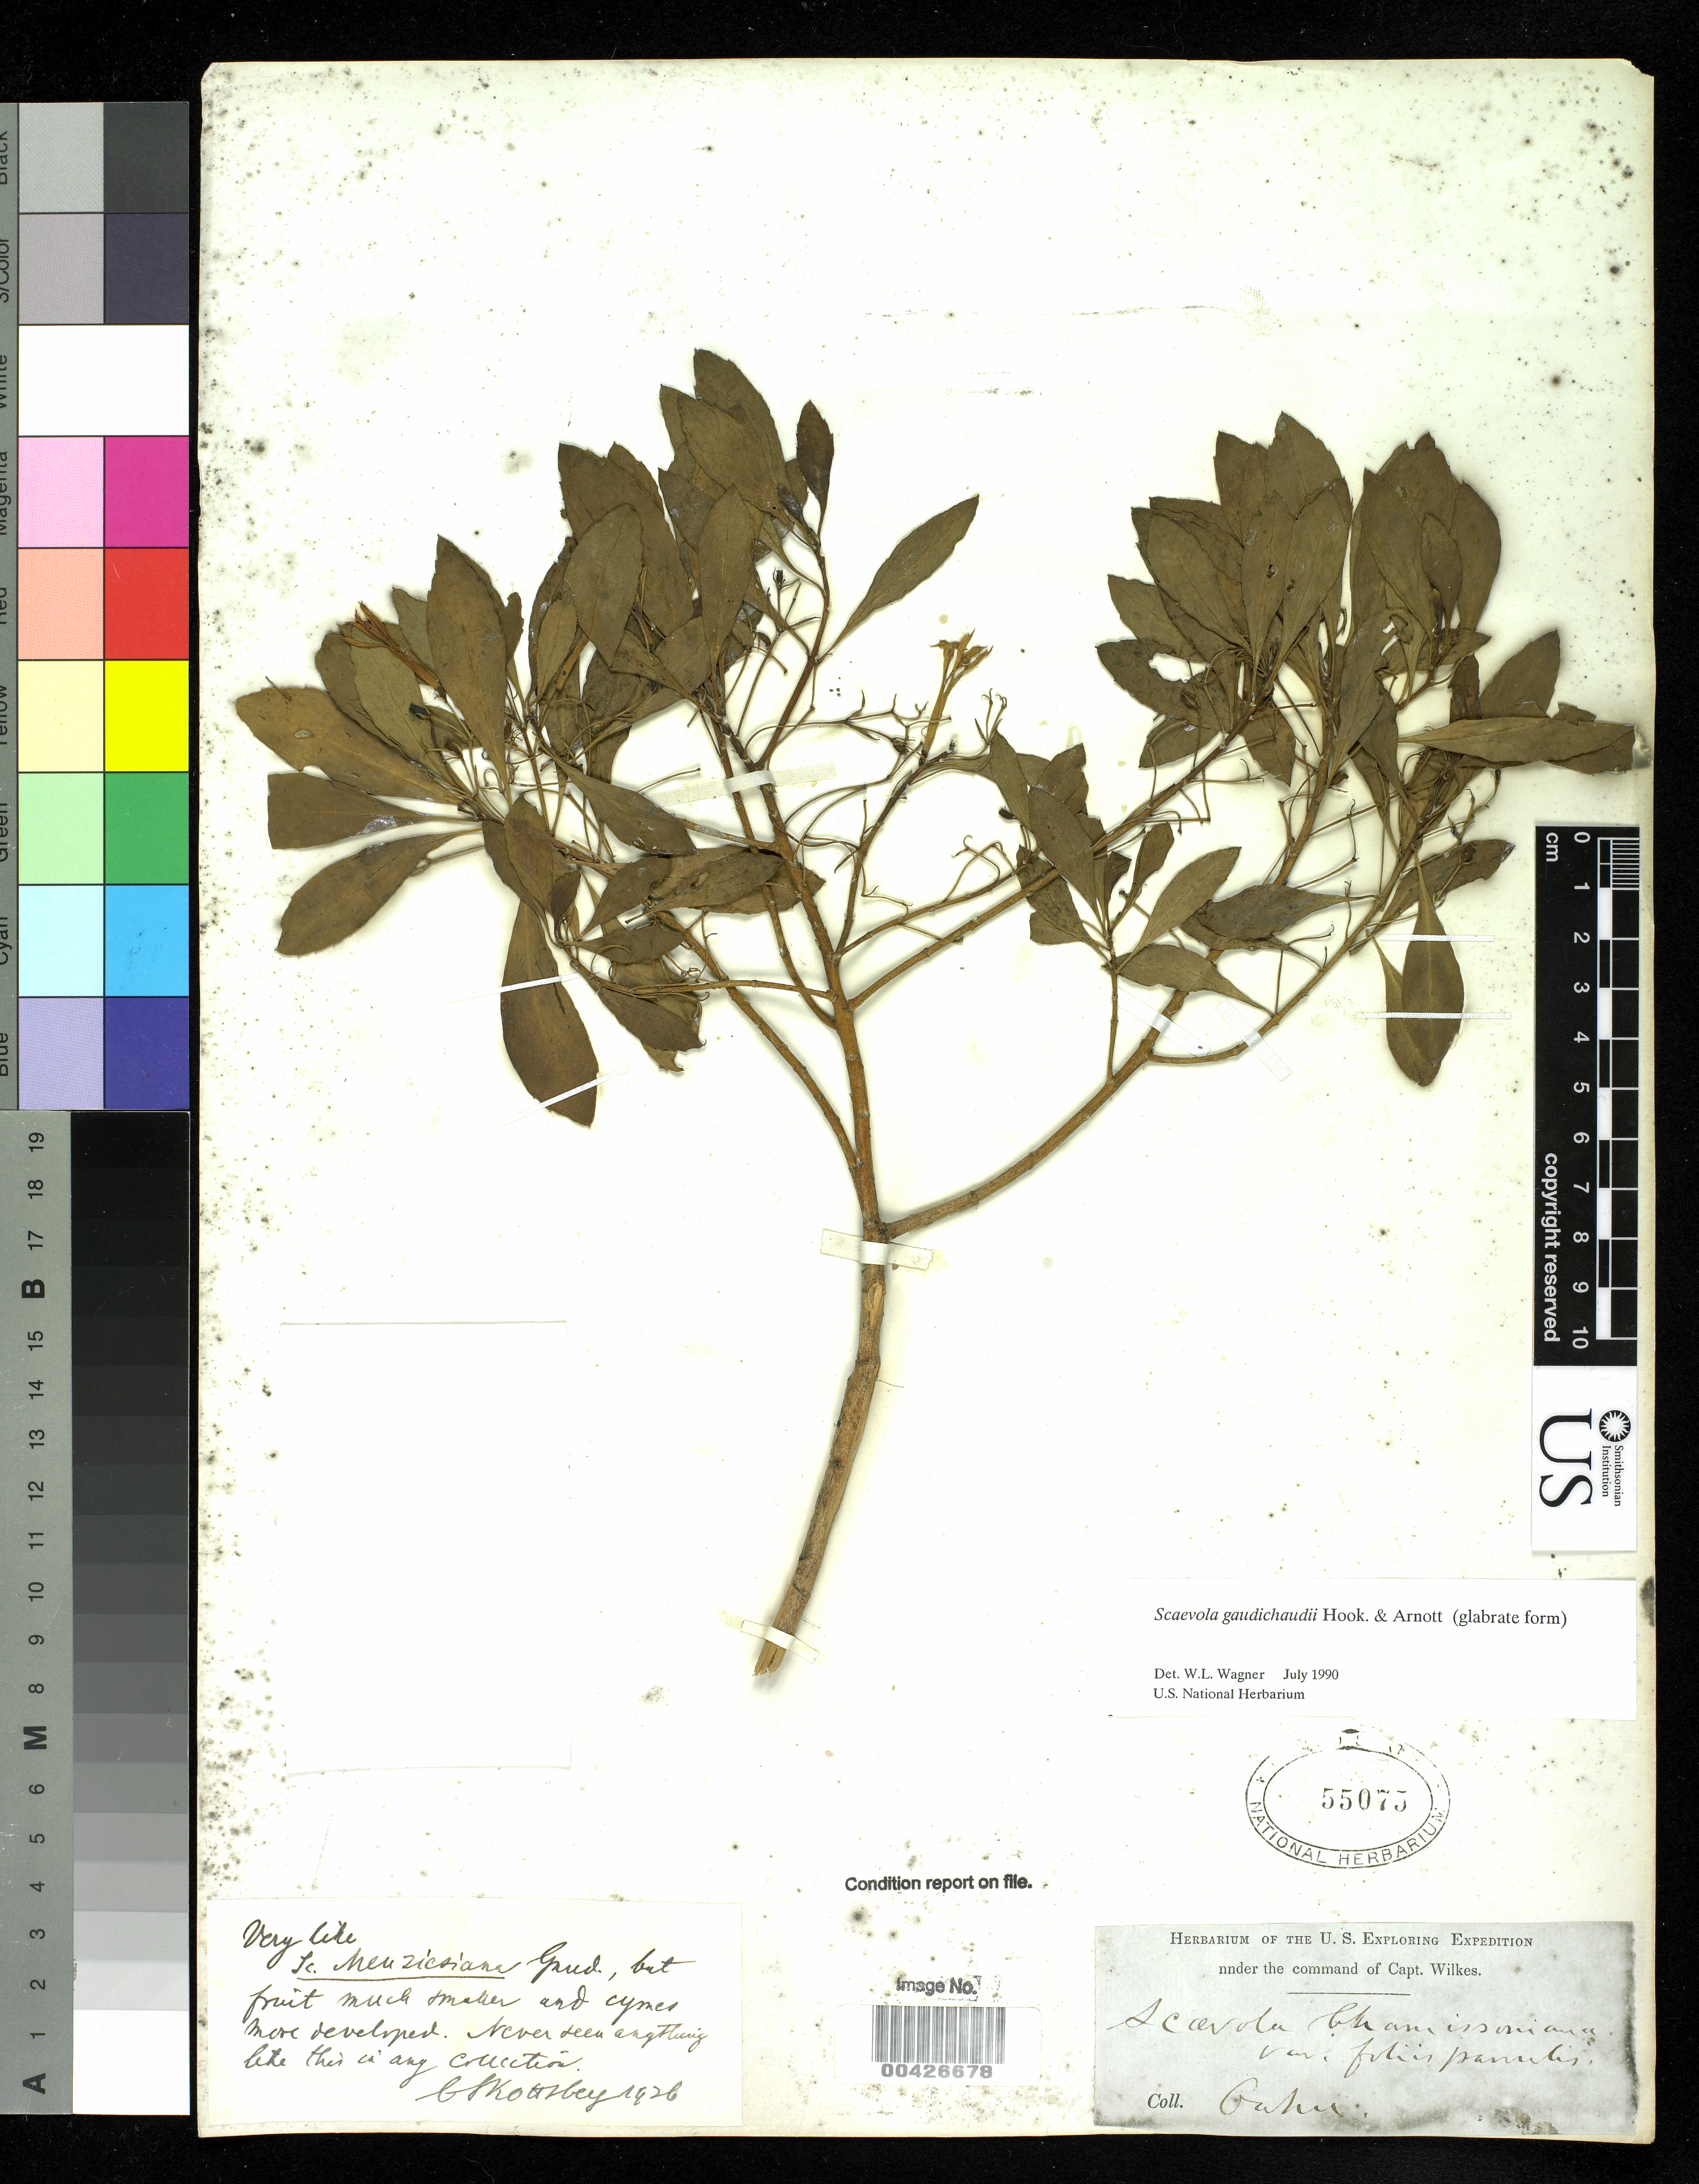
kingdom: Plantae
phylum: Tracheophyta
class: Magnoliopsida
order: Asterales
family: Goodeniaceae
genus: Scaevola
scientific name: Scaevola gaudichaudii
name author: Hook. & Arn.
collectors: Wilkes Explor. Exped.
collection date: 1838/1842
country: United States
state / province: Hawaii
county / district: Honolulu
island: Oahu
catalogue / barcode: US 55075